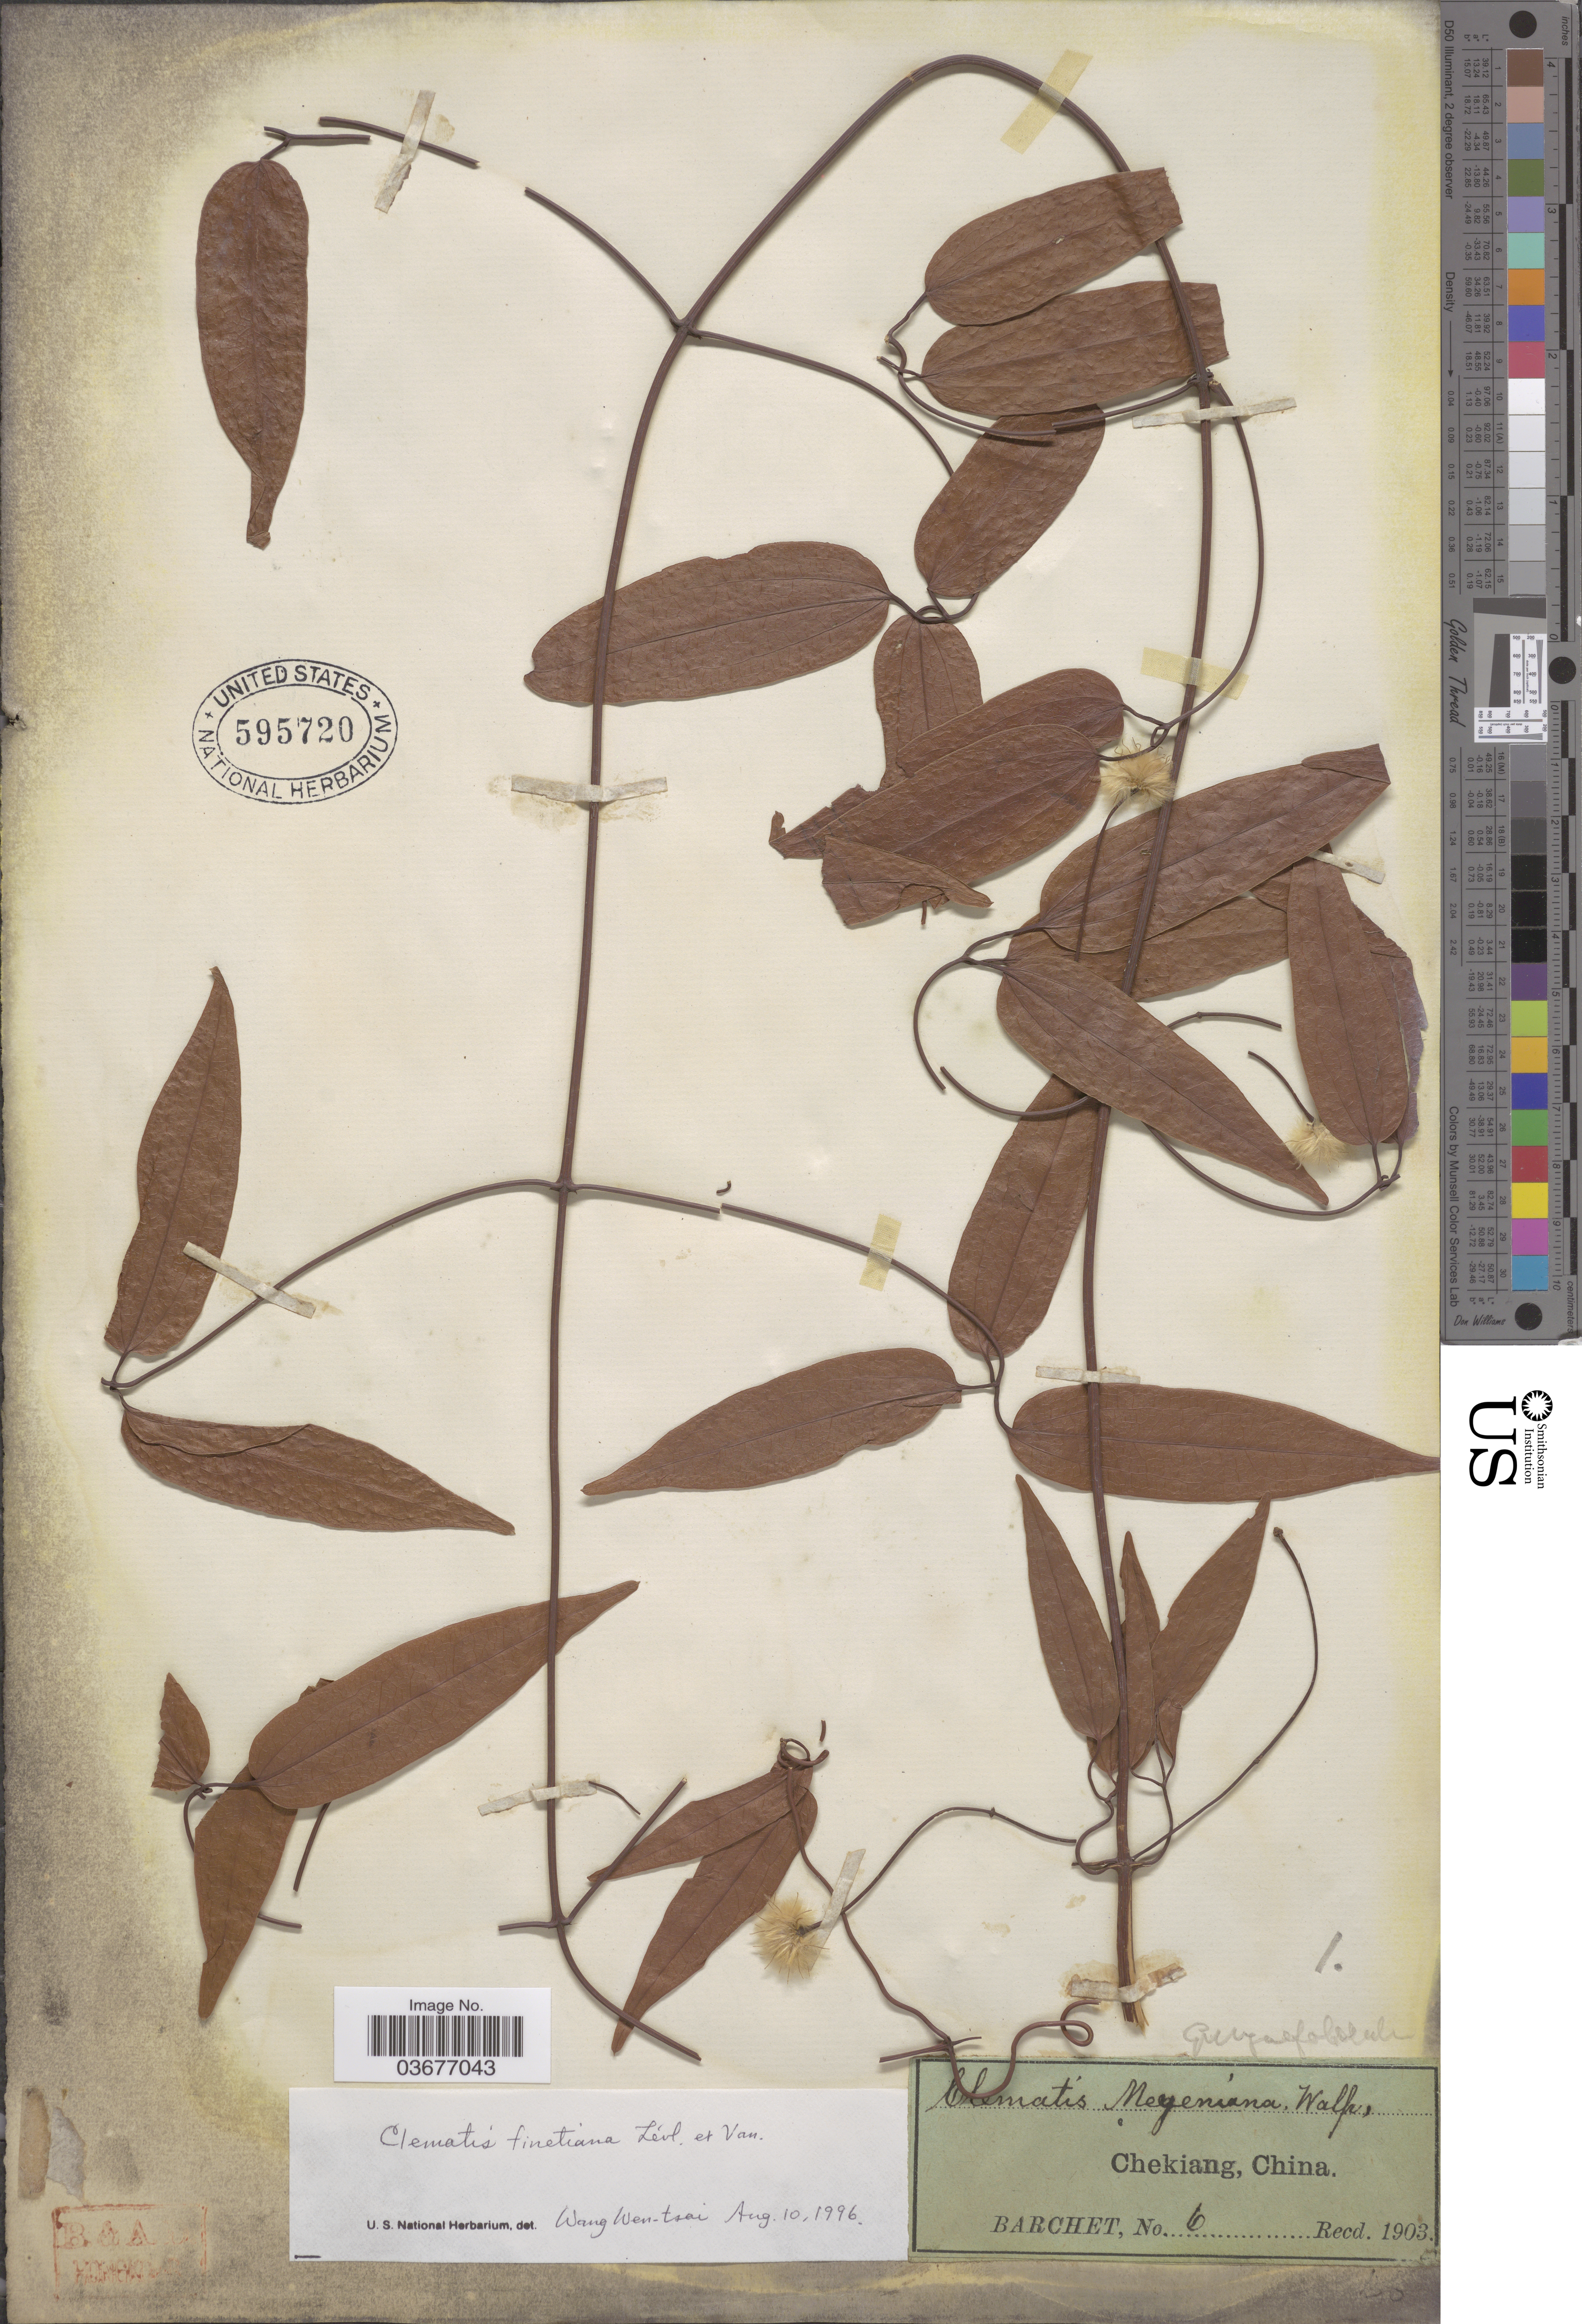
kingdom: Plantae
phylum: Tracheophyta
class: Magnoliopsida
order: Ranunculales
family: Ranunculaceae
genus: Clematis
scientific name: Clematis finetiana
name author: H. Lév. & Vaniot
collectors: Barchet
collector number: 6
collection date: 1903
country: China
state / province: Zhejiang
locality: Chekiang.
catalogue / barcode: US 595720